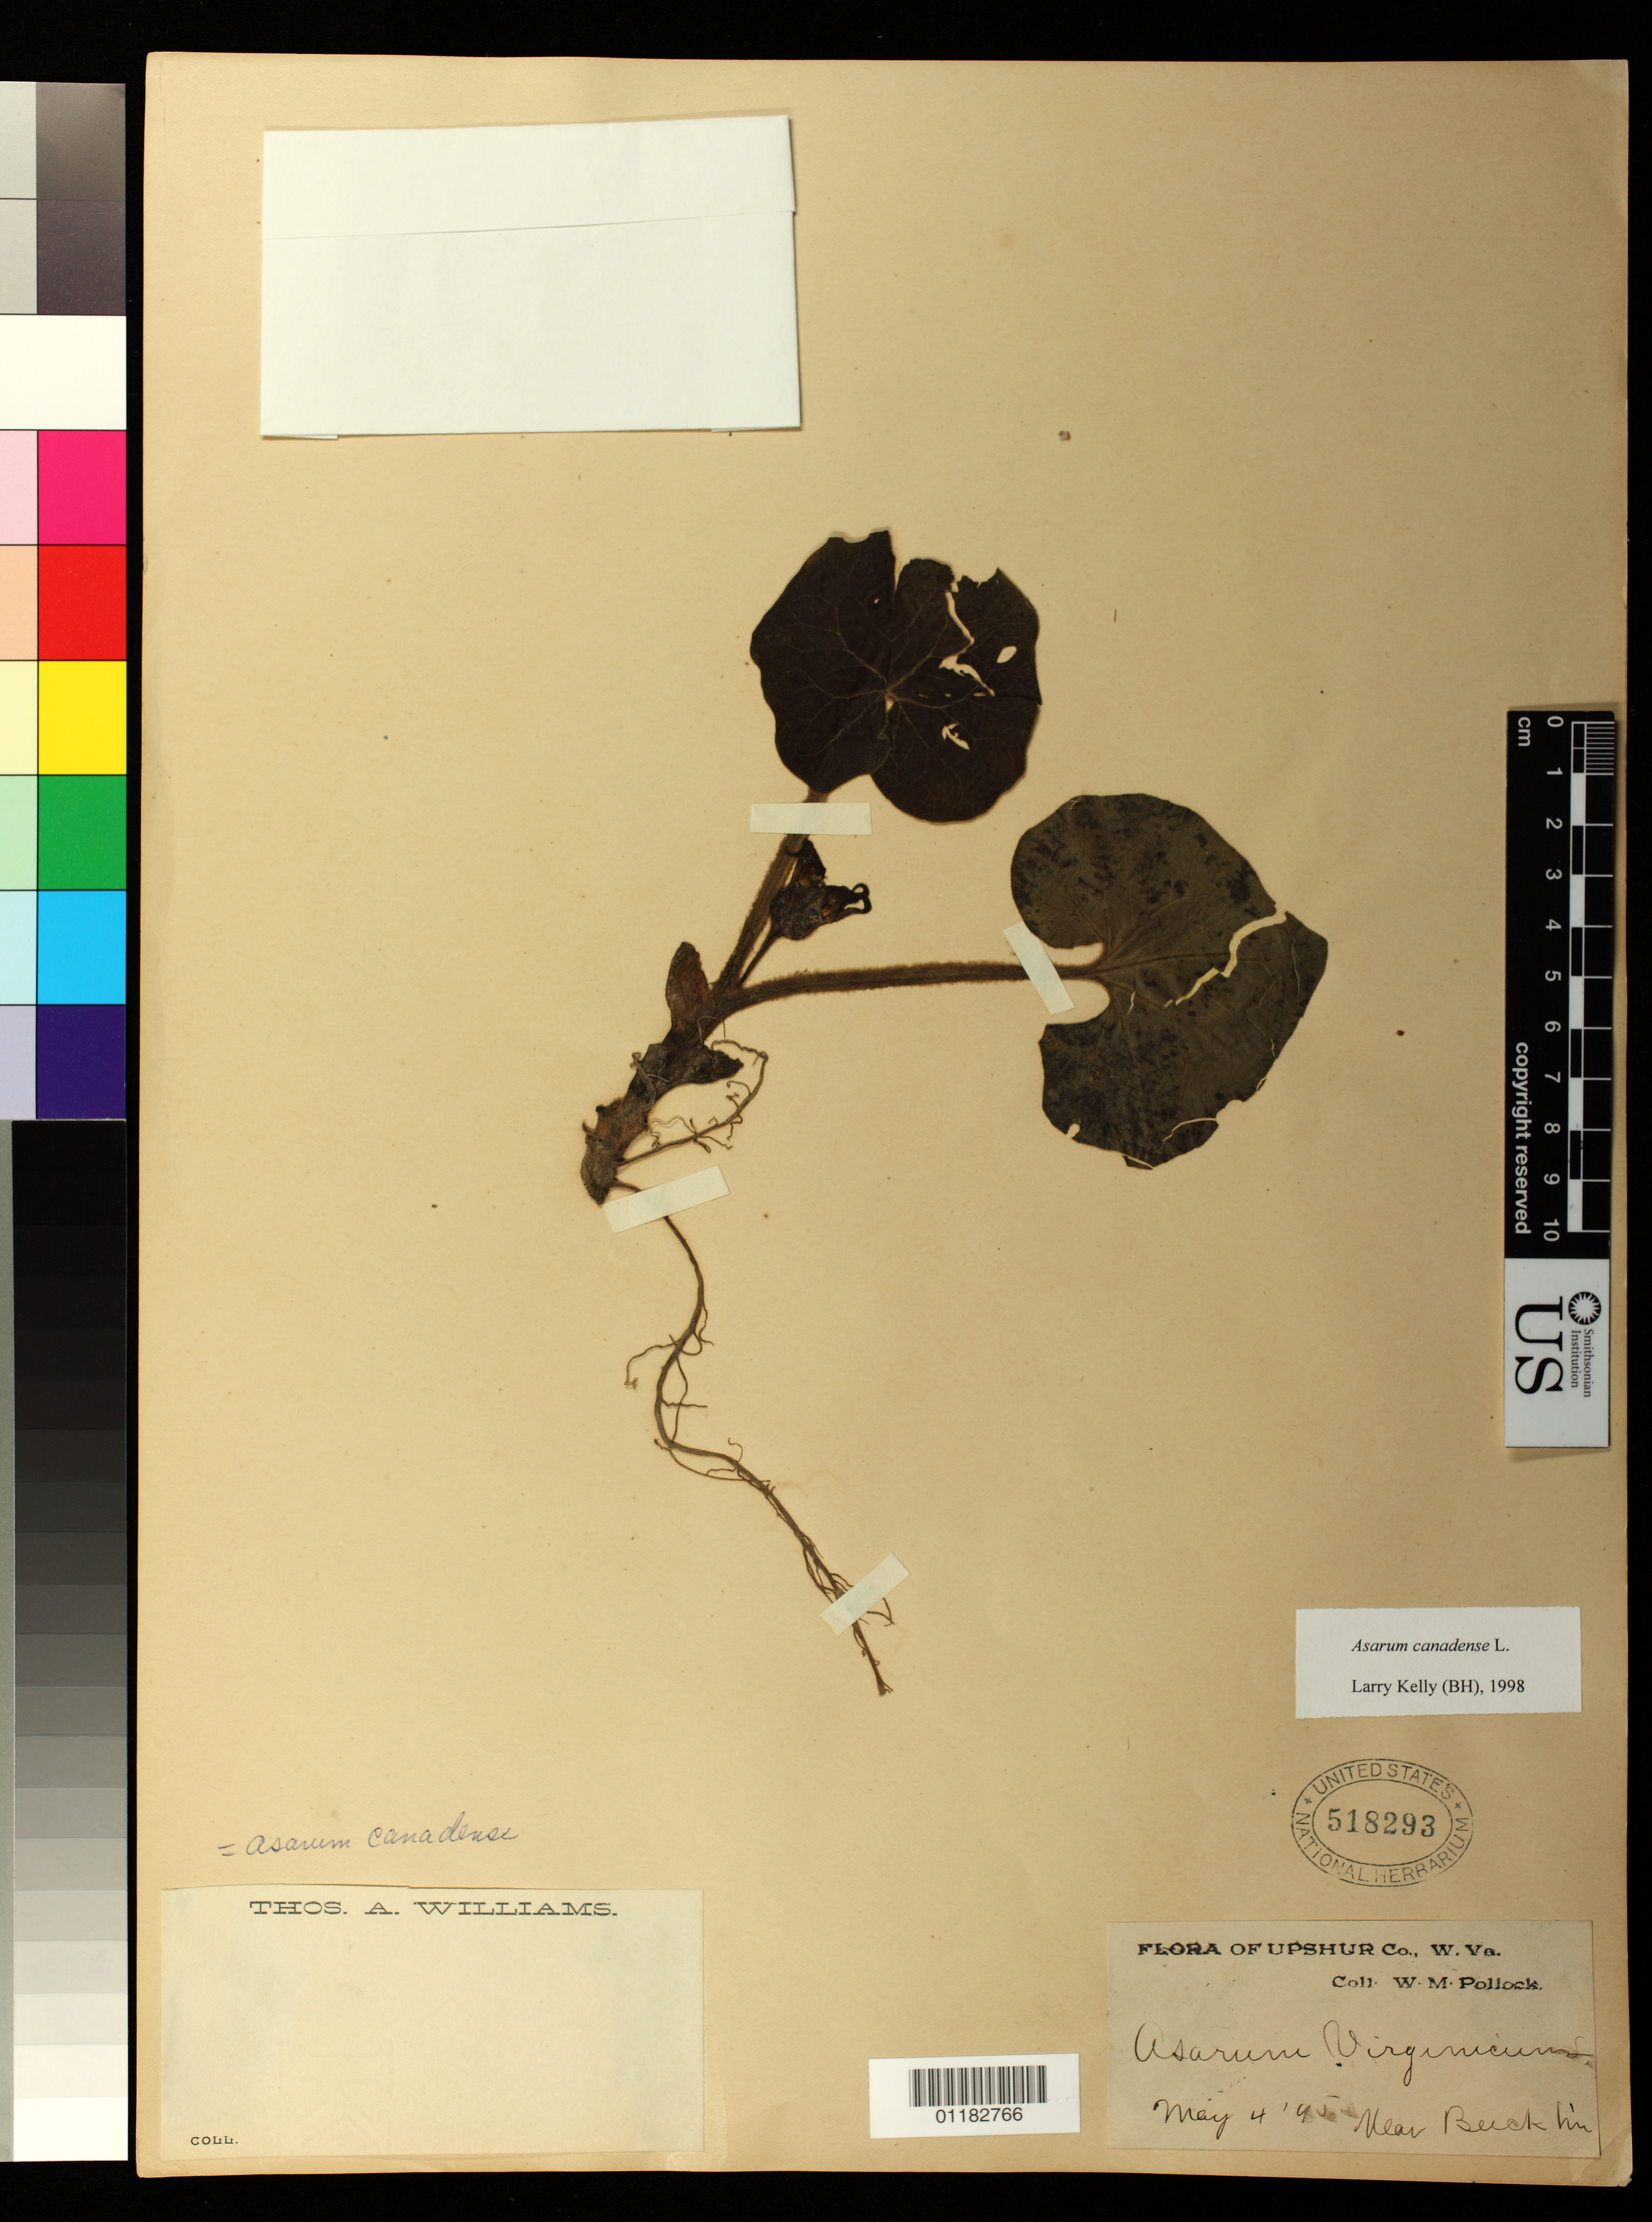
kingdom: Plantae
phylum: Tracheophyta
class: Magnoliopsida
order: Piperales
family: Aristolochiaceae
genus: Asarum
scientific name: Asarum canadense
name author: L.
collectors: W. M. Pollock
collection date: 1895-05-04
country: United States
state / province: West Virginia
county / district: Upshur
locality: Buckhannon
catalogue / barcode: US 518293